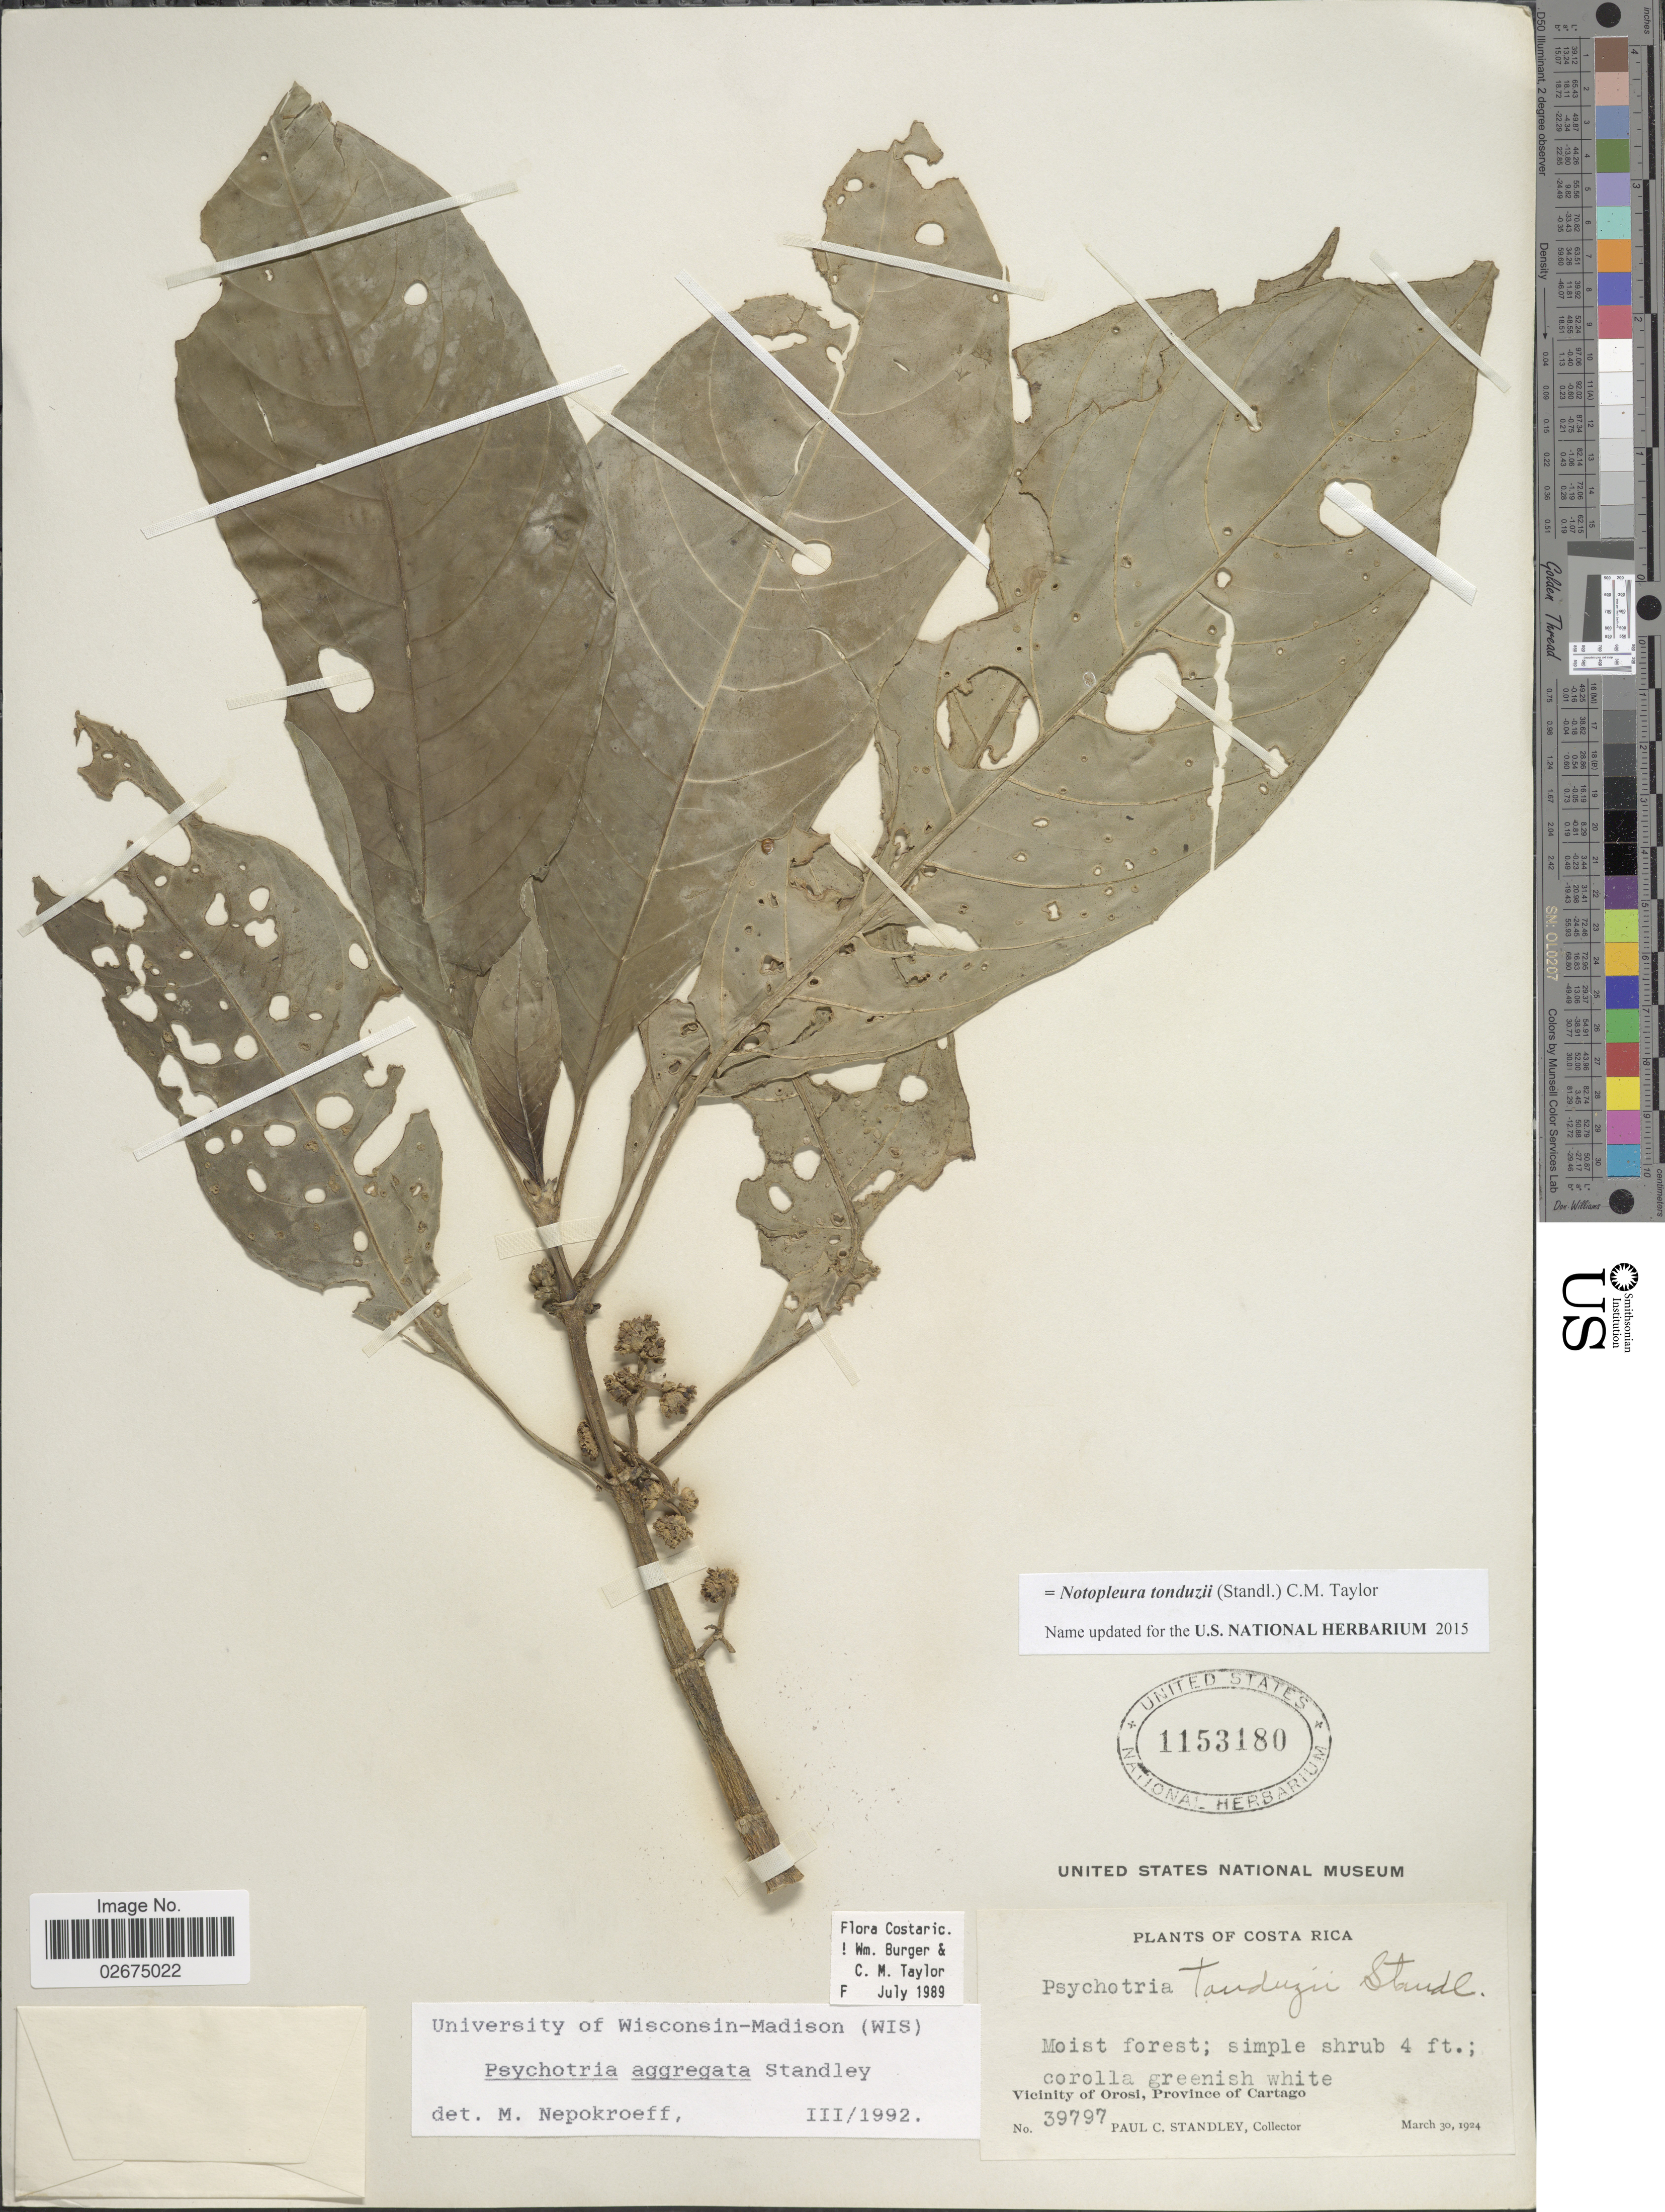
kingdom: Plantae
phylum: Tracheophyta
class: Magnoliopsida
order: Gentianales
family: Rubiaceae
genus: Notopleura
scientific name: Notopleura tonduzii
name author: (Standl.) C.M. Taylor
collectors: P. C. Standley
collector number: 39797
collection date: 1924-03-30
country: Costa Rica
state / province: Cartago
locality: Vicinity of Orosi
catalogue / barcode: US 1153180